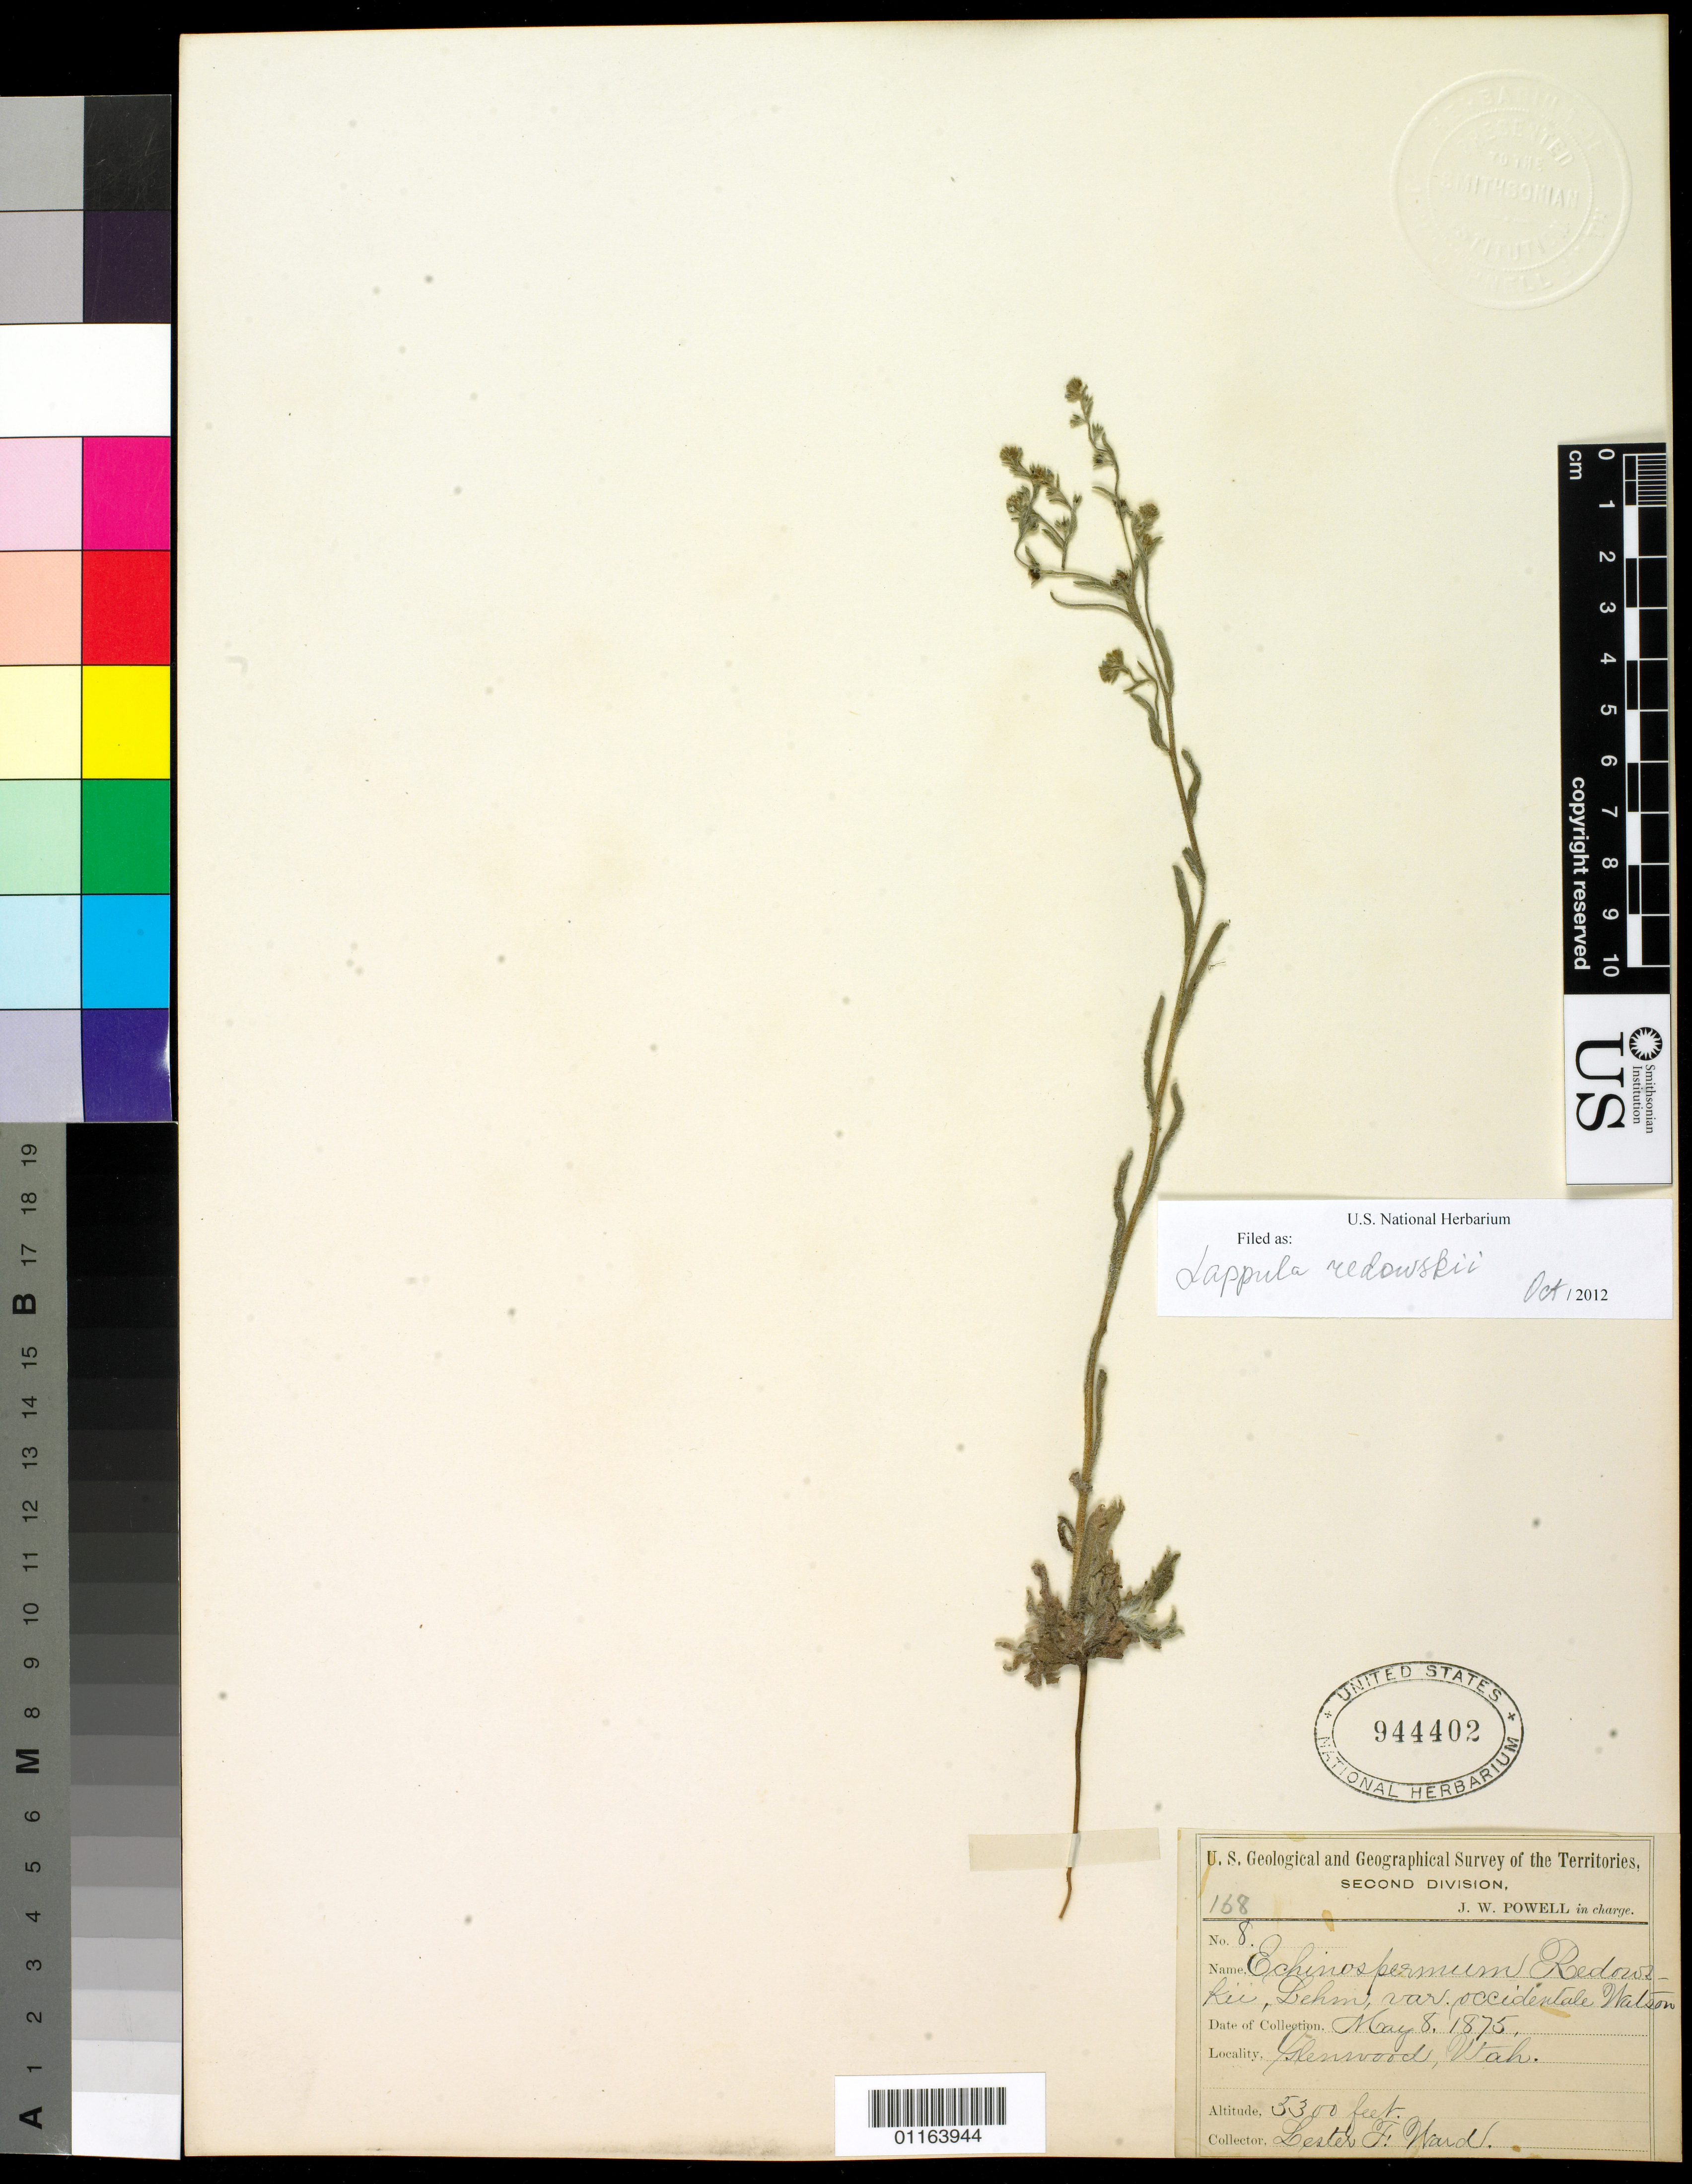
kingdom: Plantae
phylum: Tracheophyta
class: Magnoliopsida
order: Boraginales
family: Boraginaceae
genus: Lappula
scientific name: Lappula redowskii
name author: (Hornem.) Greene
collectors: L. F. Ward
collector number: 8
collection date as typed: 8 May 1875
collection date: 1875-05-08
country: United States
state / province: Utah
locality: Glenwood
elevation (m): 1615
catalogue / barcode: US 944402